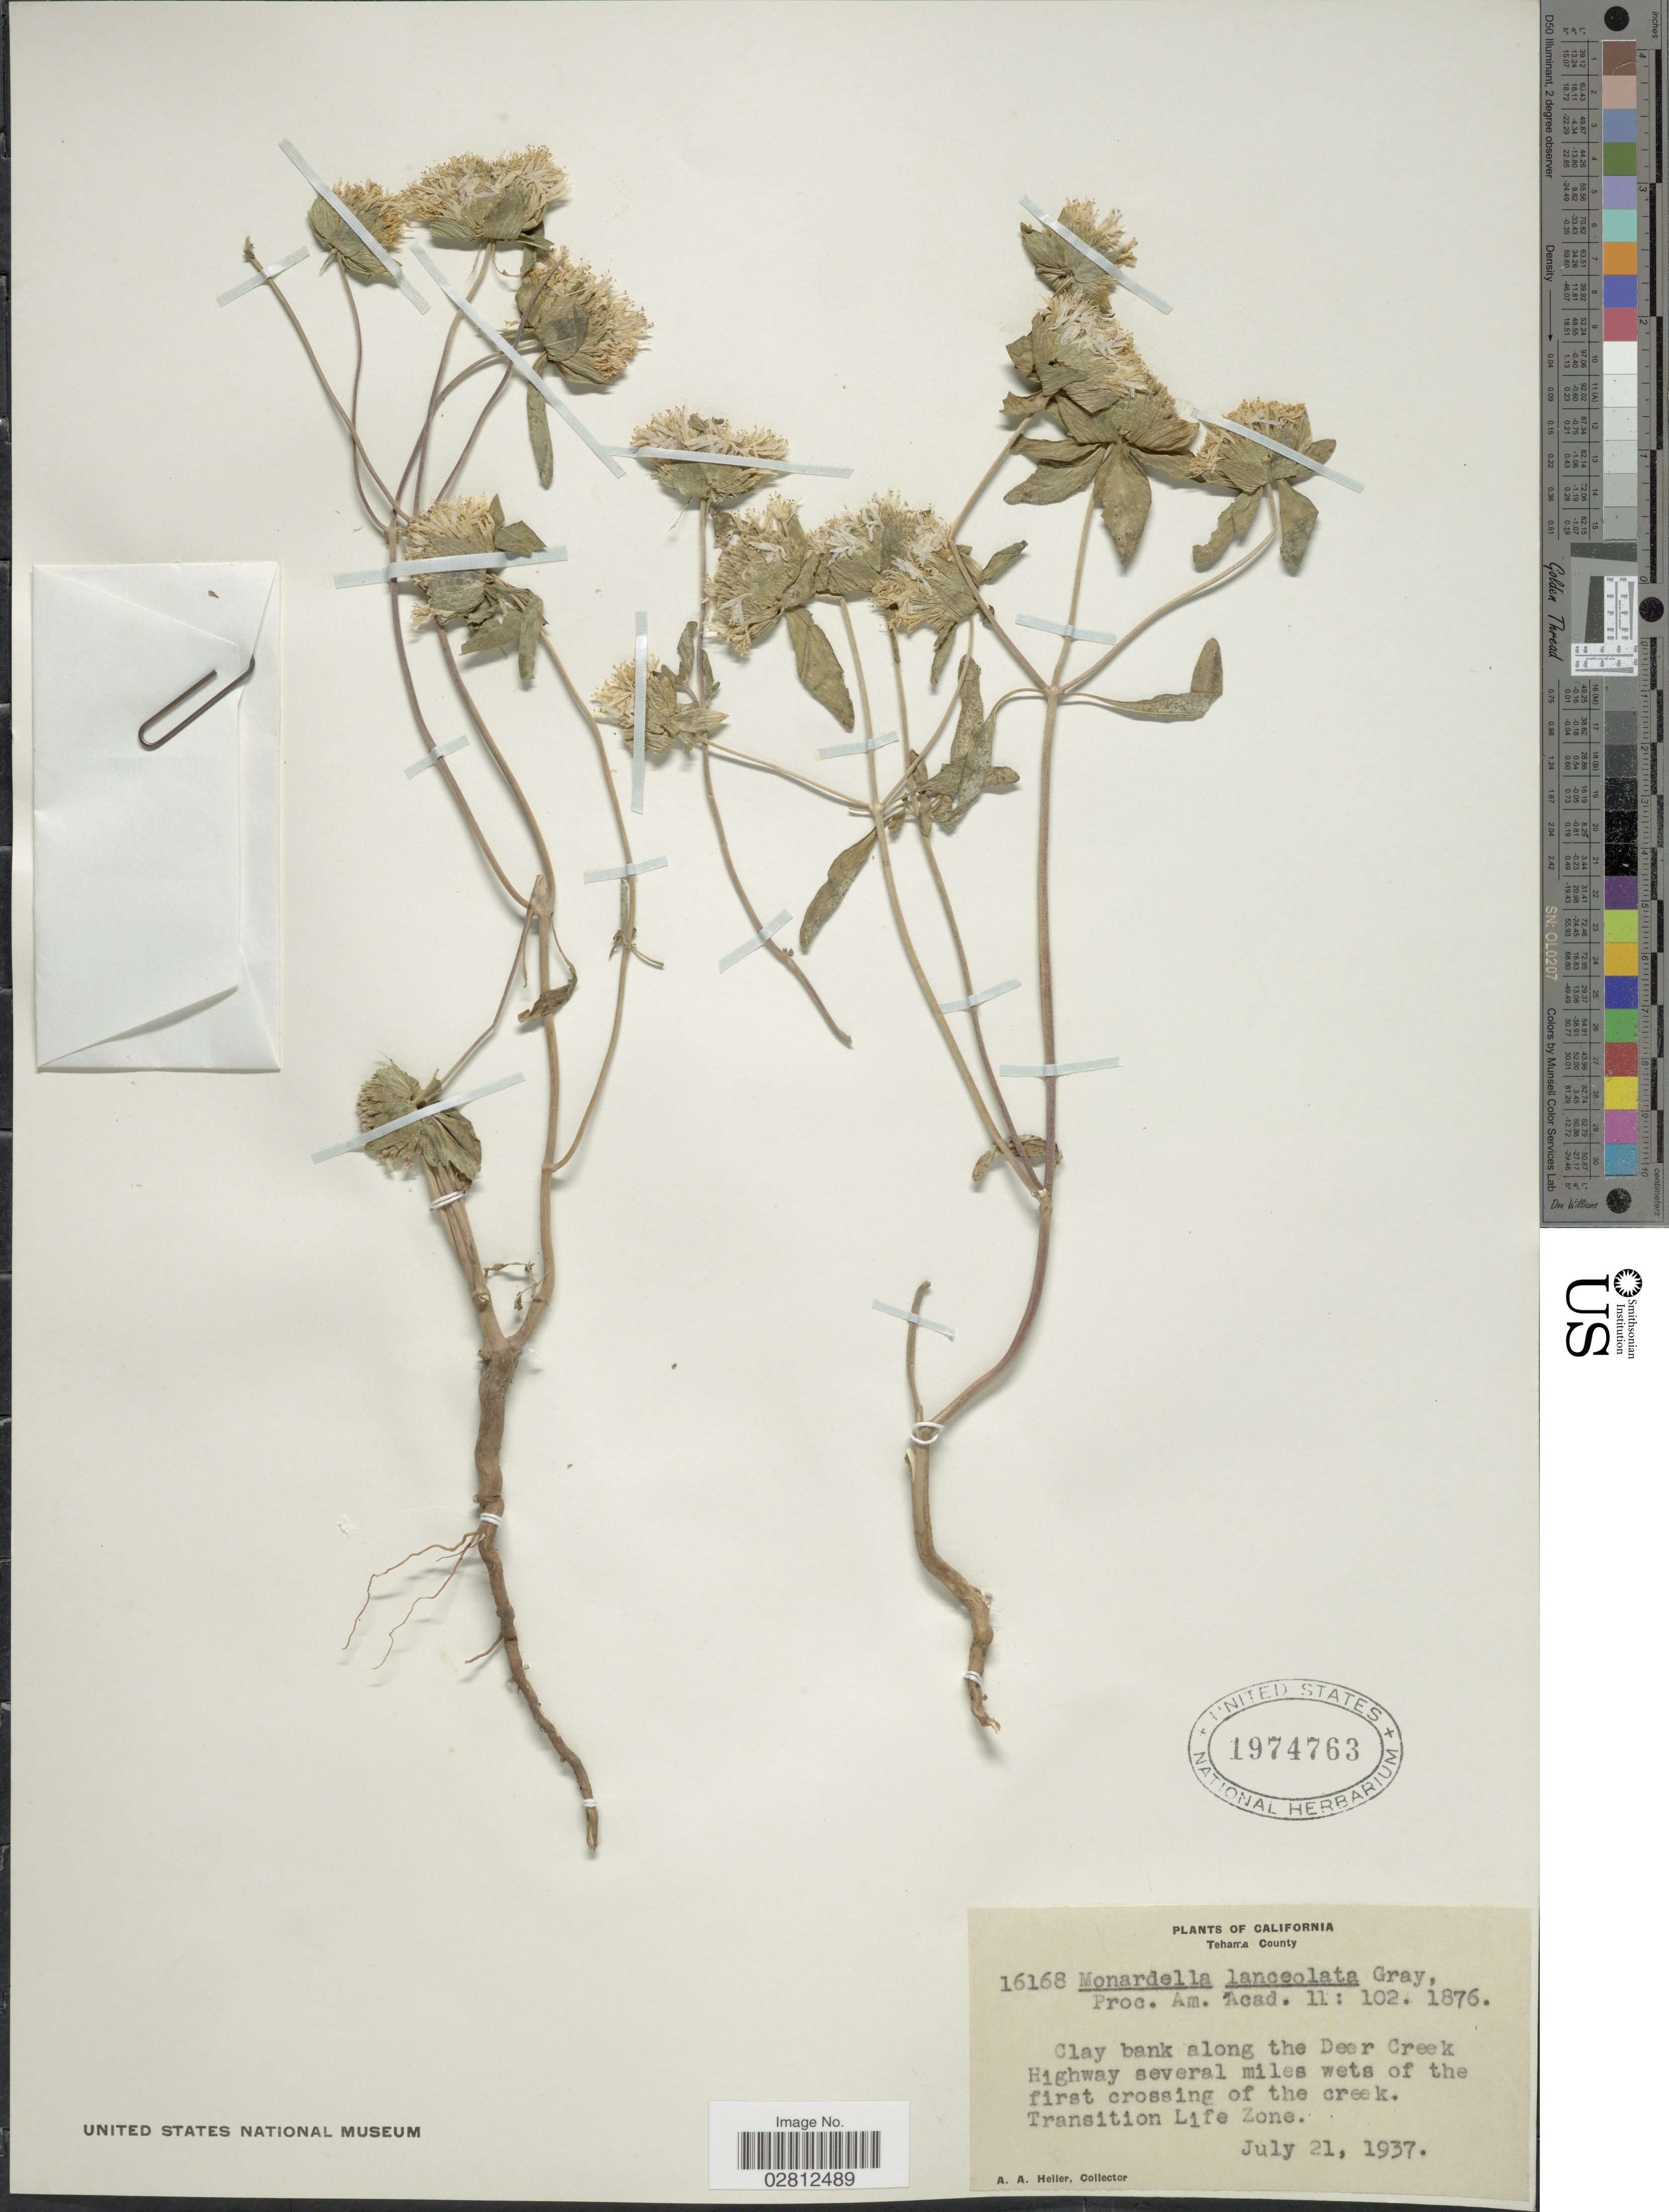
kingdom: Plantae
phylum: Tracheophyta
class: Magnoliopsida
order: Lamiales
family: Lamiaceae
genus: Monardella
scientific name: Monardella lanceolata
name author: A. Gray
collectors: A. A. Heller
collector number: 16168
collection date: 1937-07-21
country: United States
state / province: California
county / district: Tehama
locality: Tehan'a County, along the Deer Creek Highway several miles west of the first crossing of the creek., Transition Life Zone.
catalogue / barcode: US 1974763